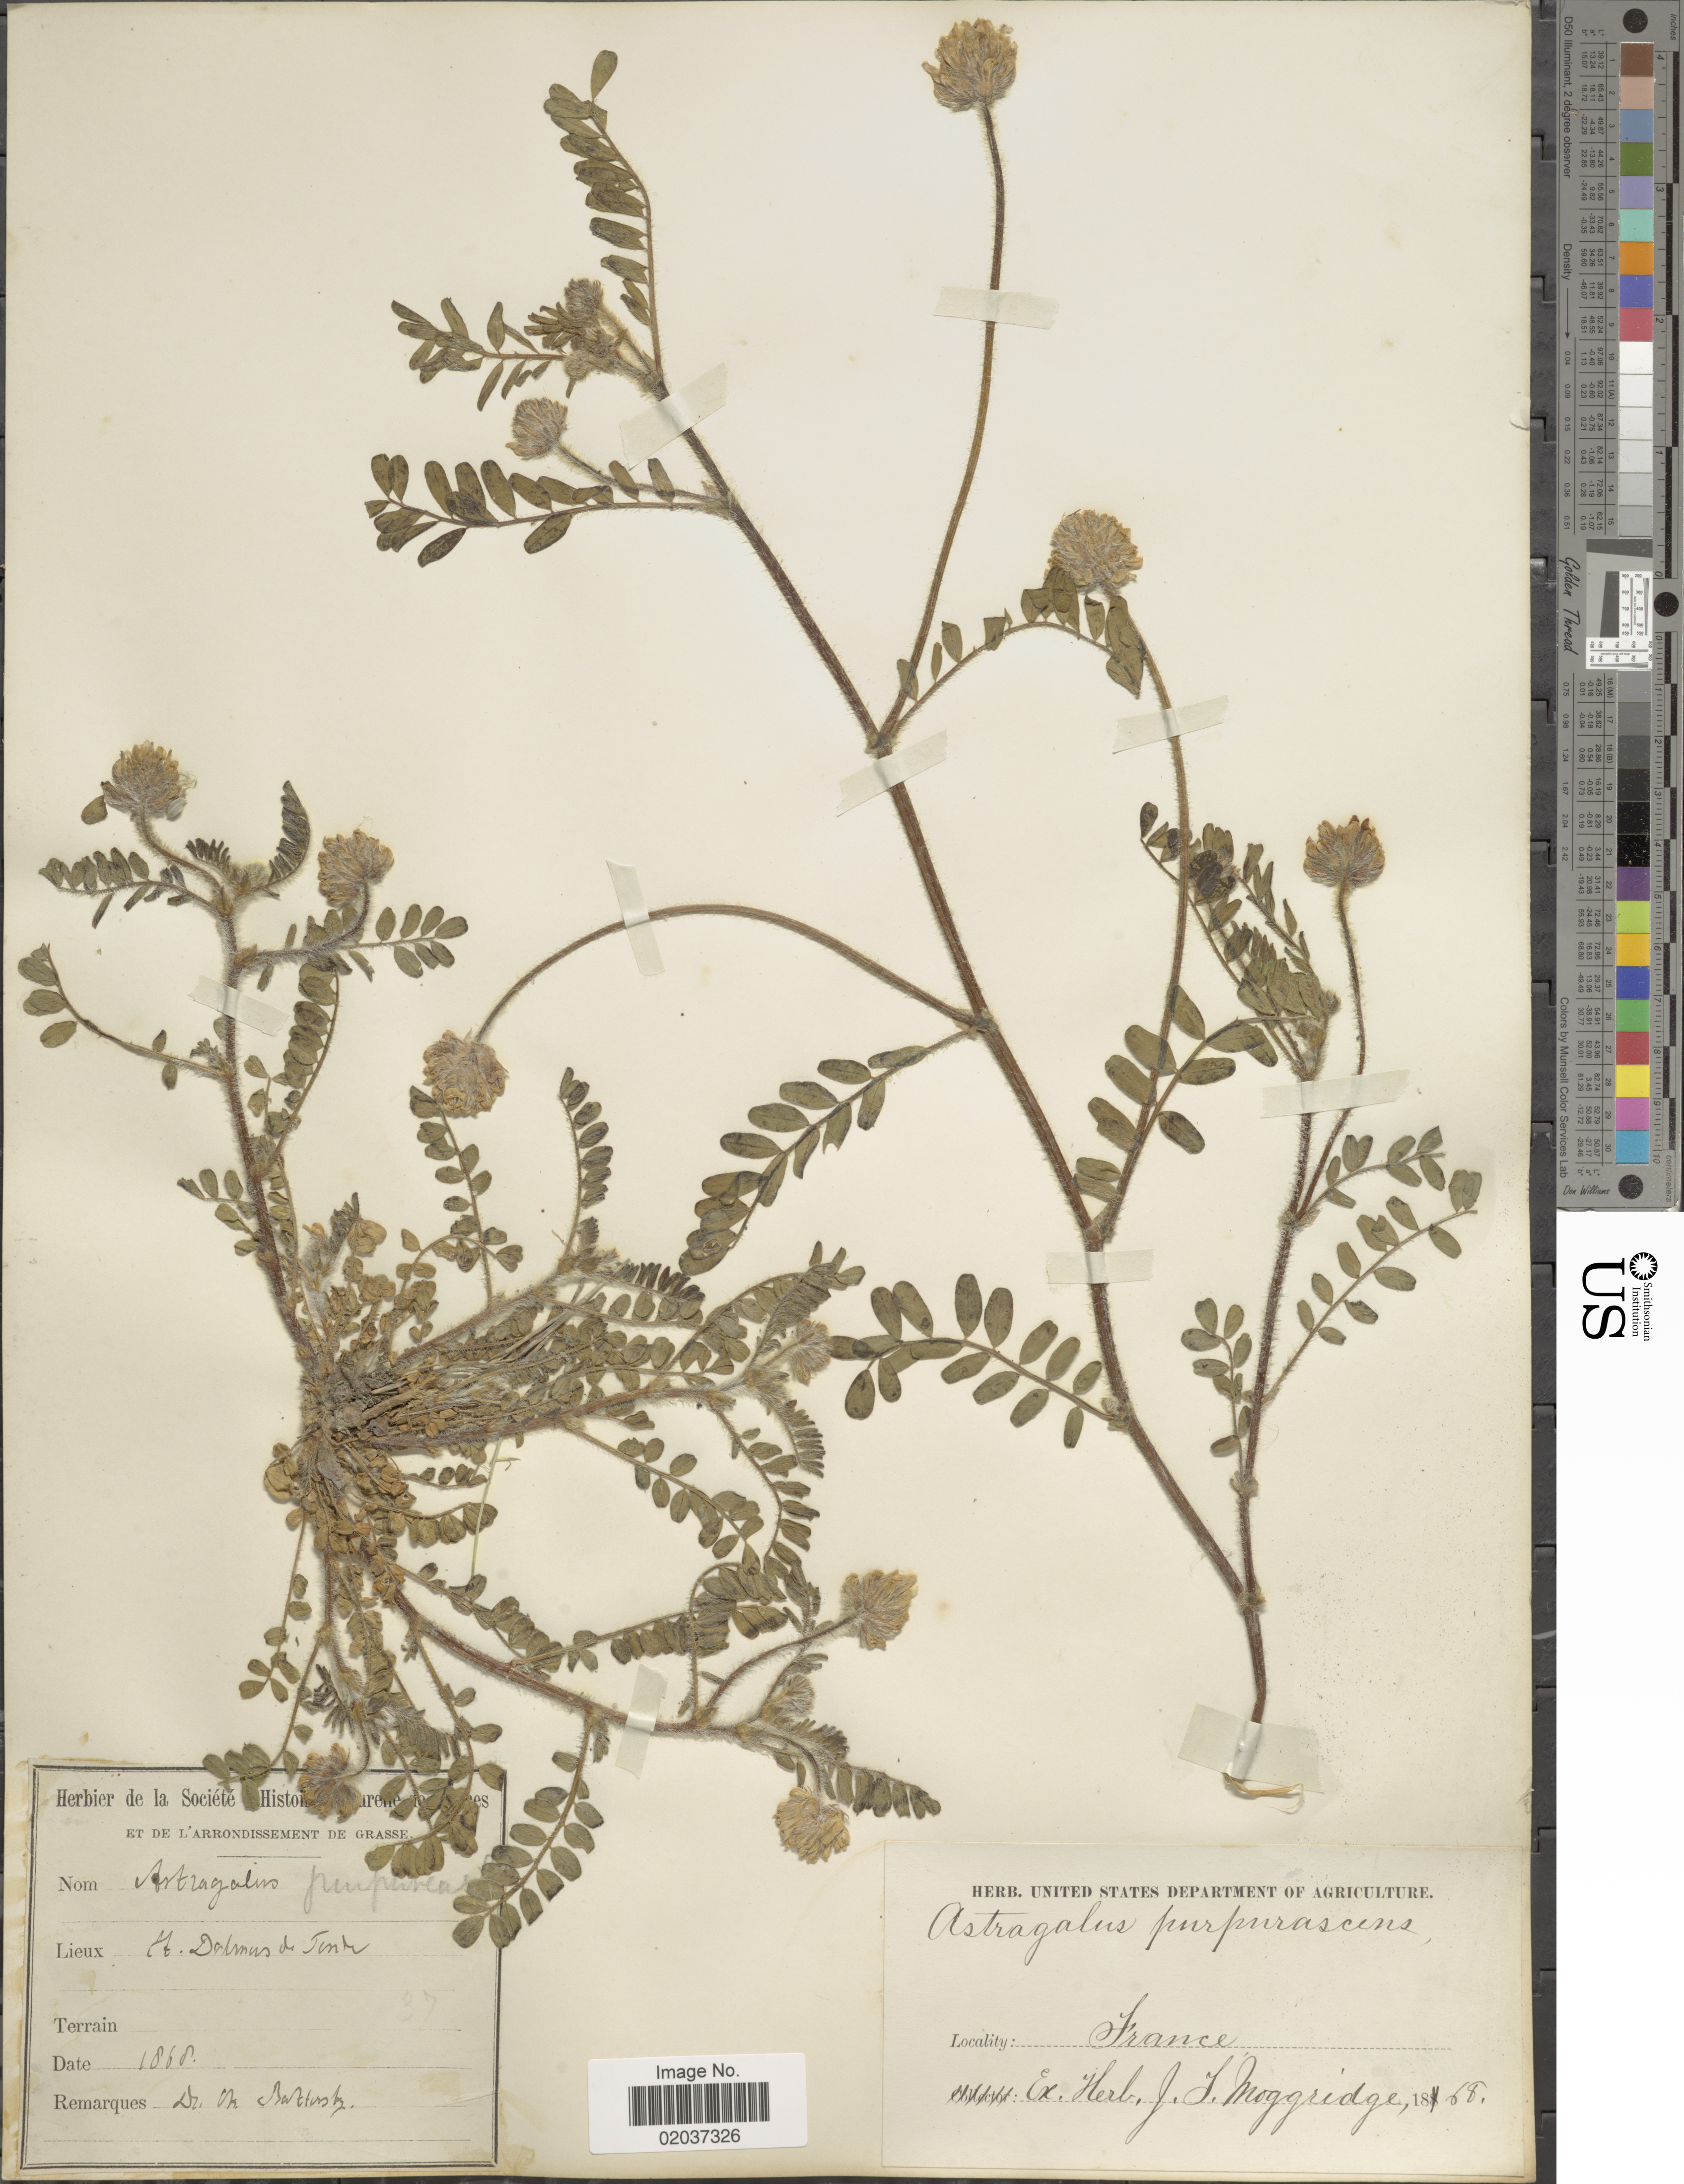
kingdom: Plantae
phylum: Tracheophyta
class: Magnoliopsida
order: Fabales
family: Fabaceae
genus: Astragalus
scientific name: Astragalus purpurascens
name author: Bunge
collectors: ex herb. J.T. Moggridge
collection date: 1868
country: France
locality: St. Dalmus de For [interpreted]